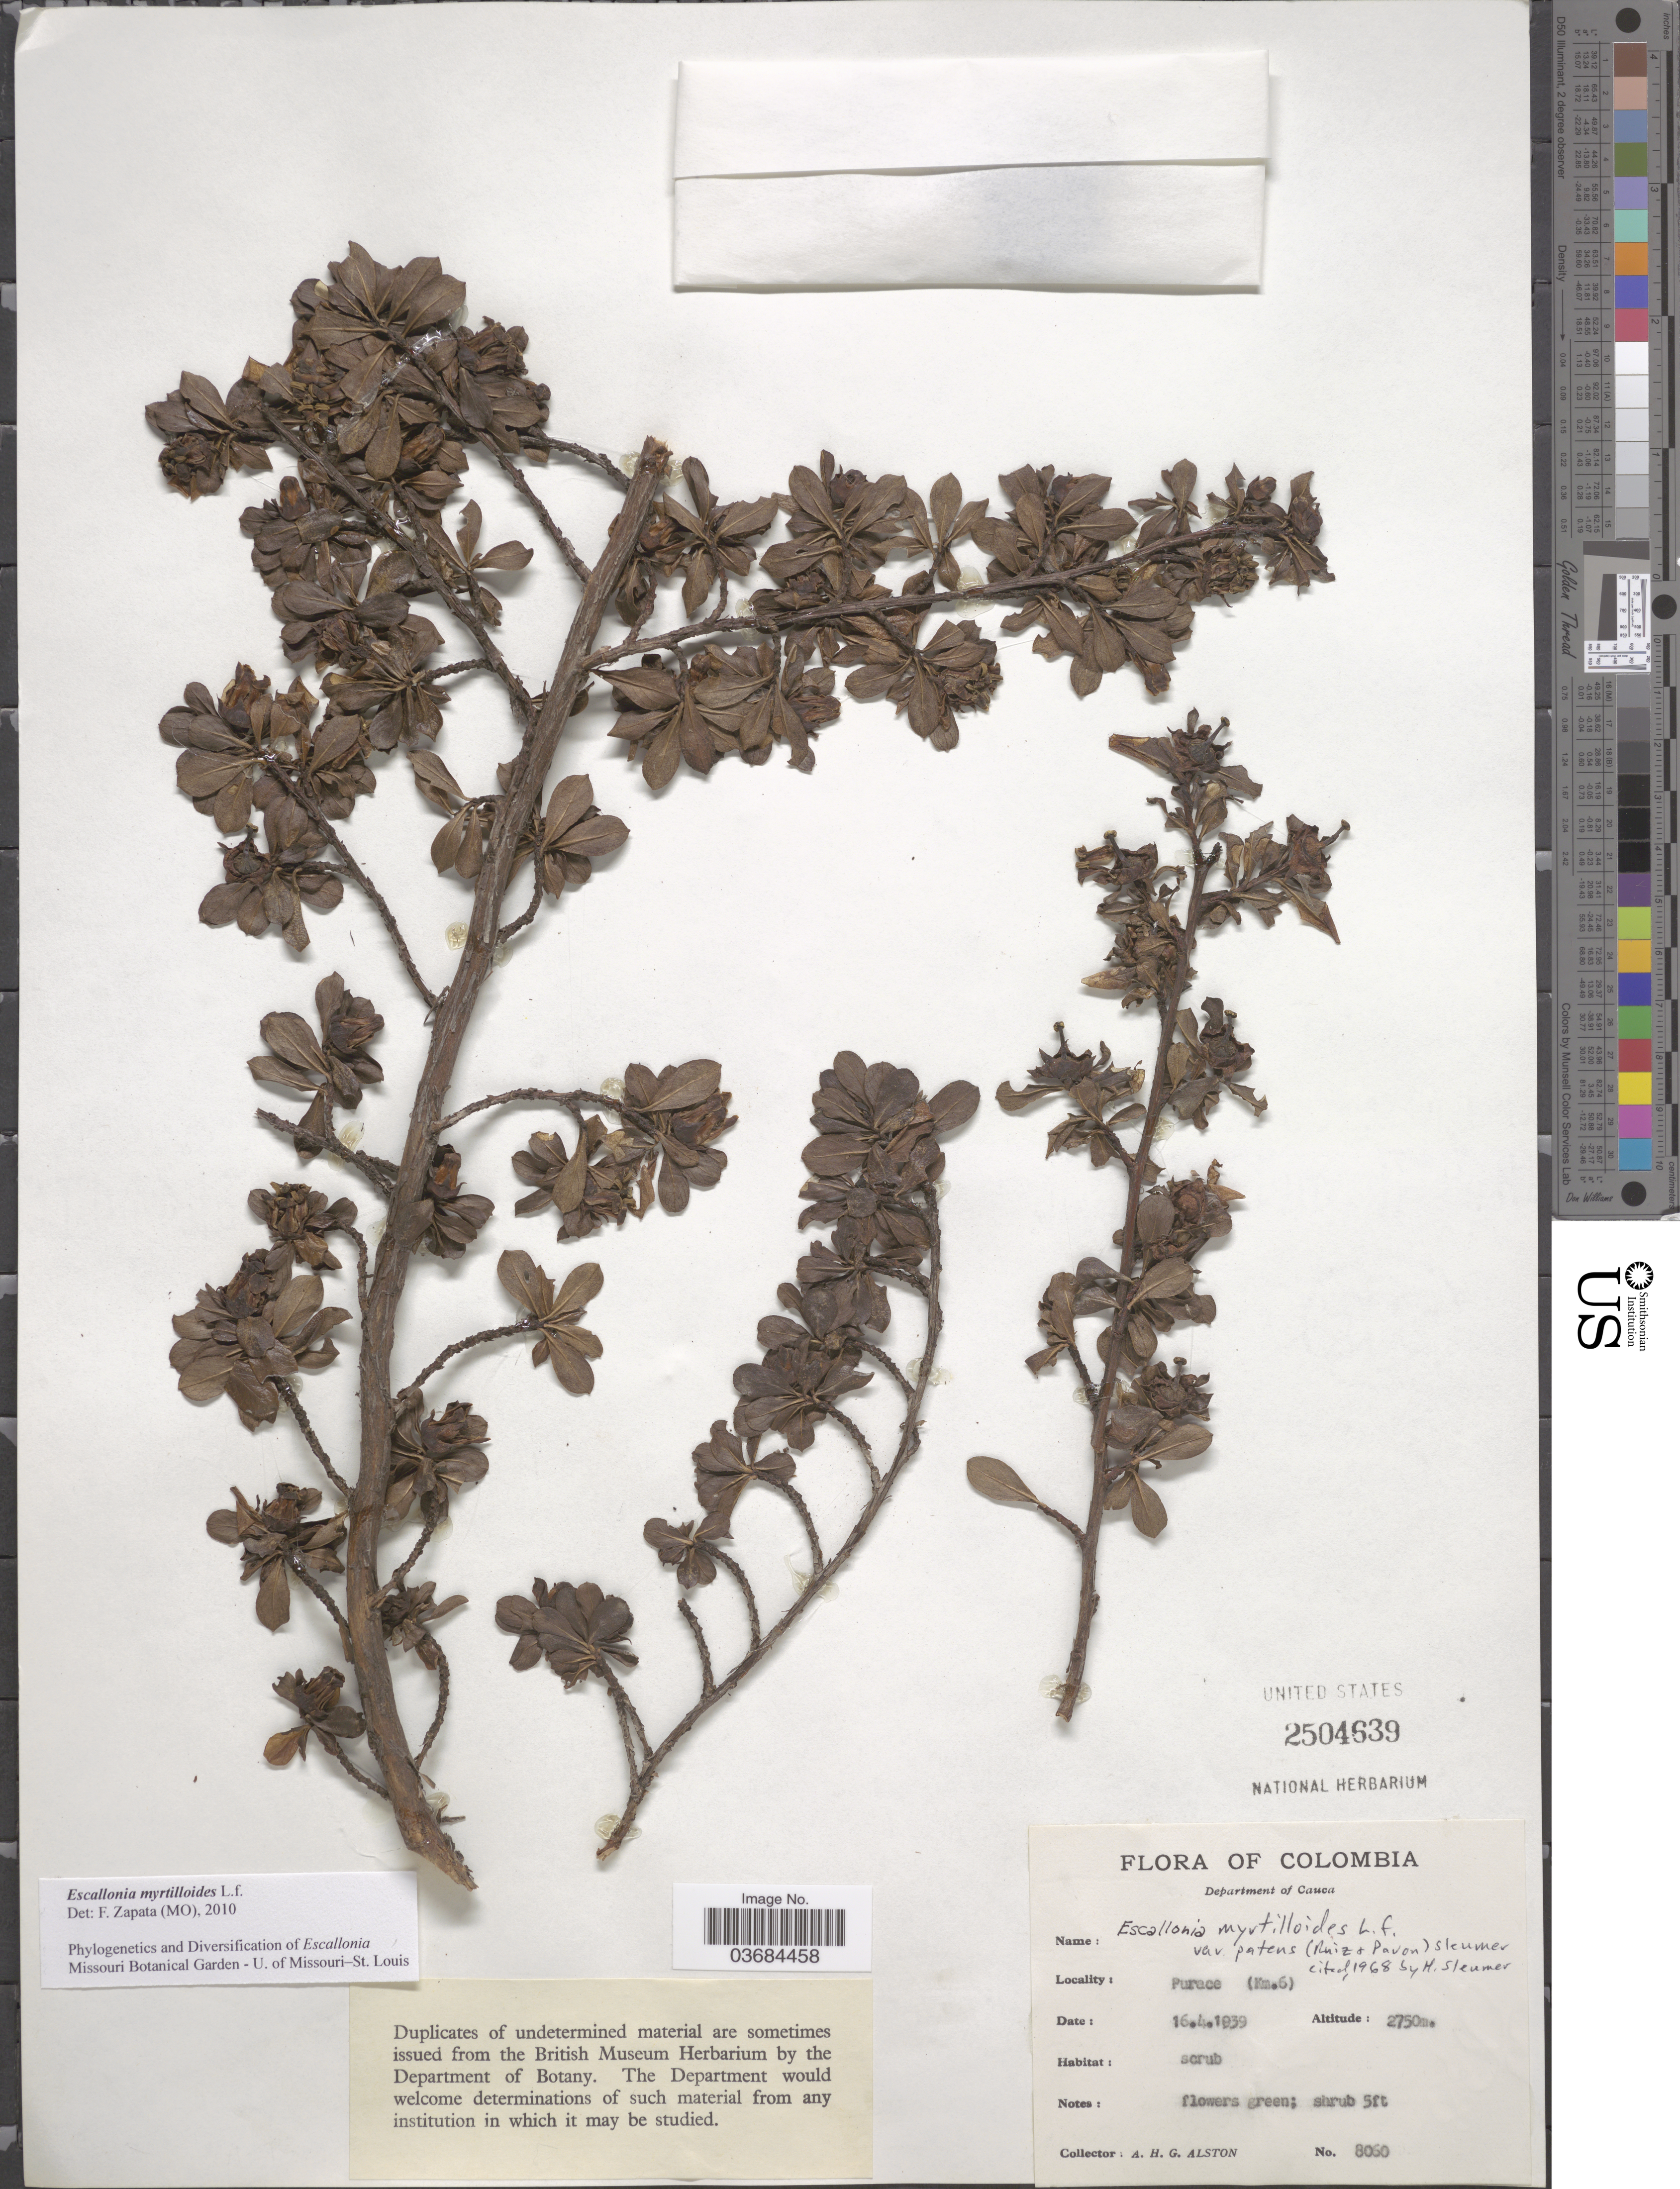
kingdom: Plantae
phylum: Tracheophyta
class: Magnoliopsida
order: Escalloniales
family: Escalloniaceae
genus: Escallonia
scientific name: Escallonia myrtilloides var. myrtilloides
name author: L. f.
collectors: A. H. Alston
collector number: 8060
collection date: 1939-04-16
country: Colombia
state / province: Cauca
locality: Department of Cauca. Purace (Km.6).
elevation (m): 2750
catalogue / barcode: US 2504639